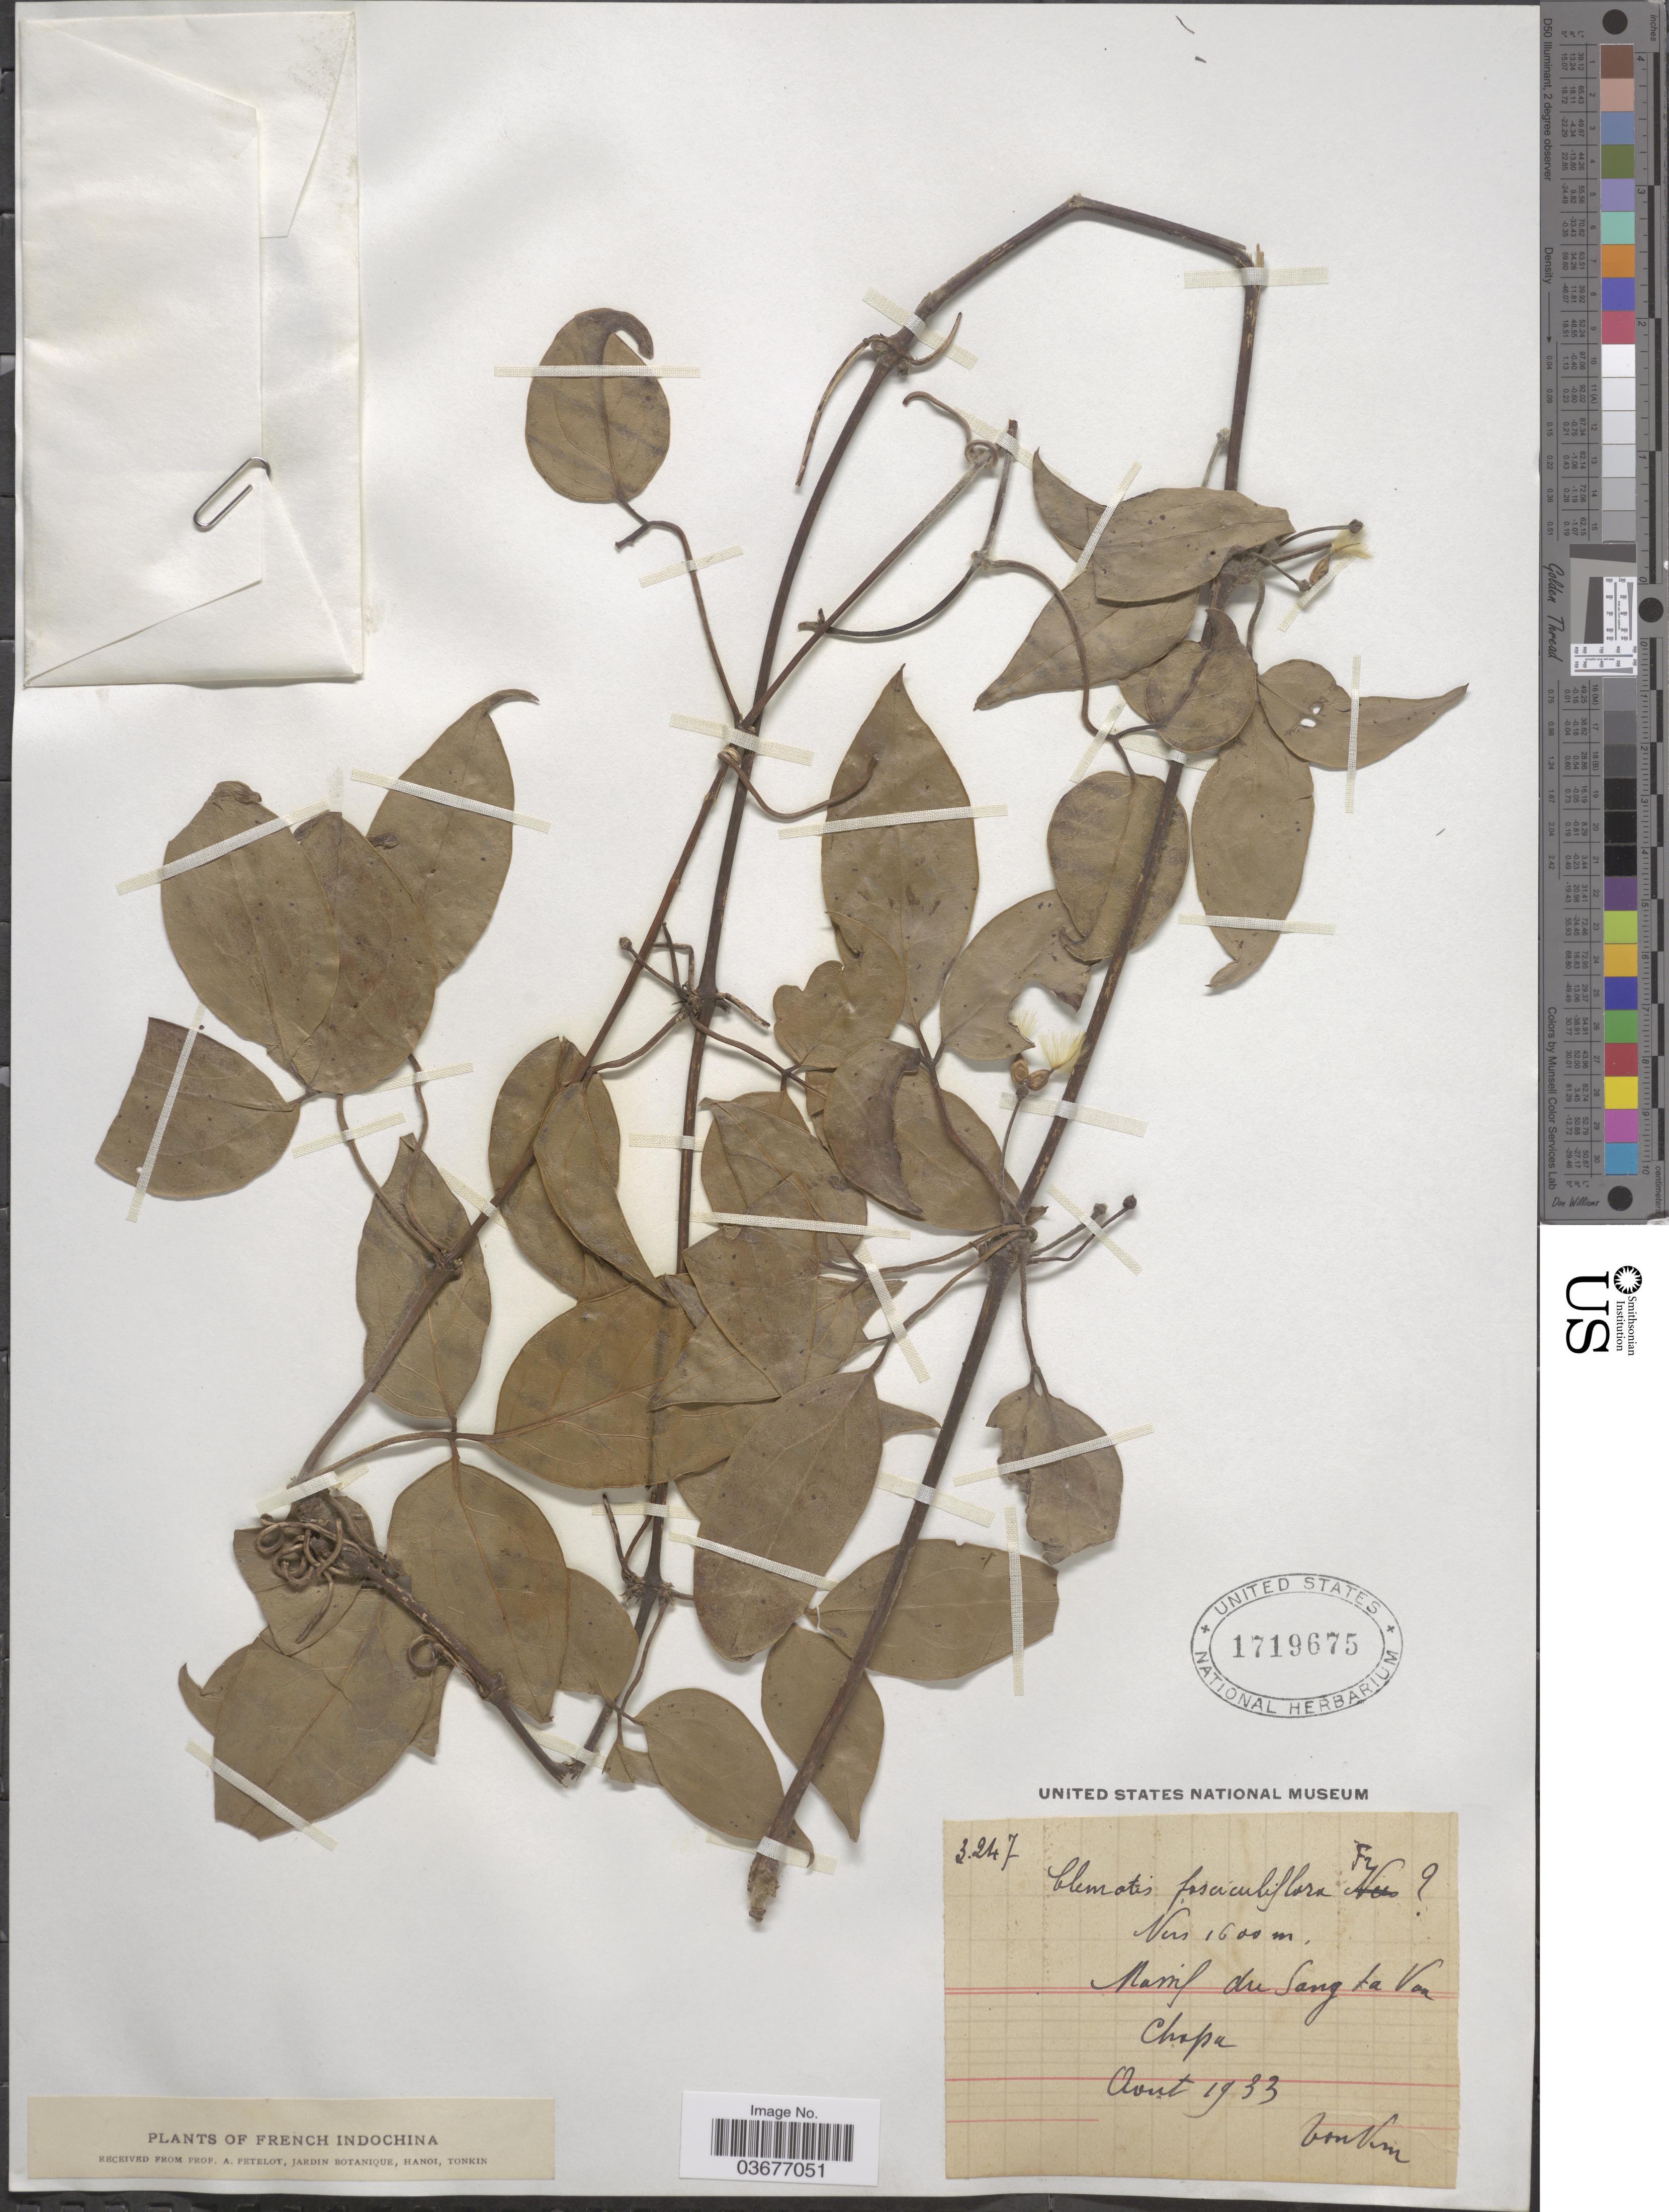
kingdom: Plantae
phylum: Tracheophyta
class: Magnoliopsida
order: Ranunculales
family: Ranunculaceae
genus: Clematis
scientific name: Clematis fasciculiflora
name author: Franch.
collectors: Pételot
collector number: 3247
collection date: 1933-08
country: Vietnam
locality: French Indochina. Massif du Sang ta Van. Chapa.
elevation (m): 1600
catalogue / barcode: US 1719675